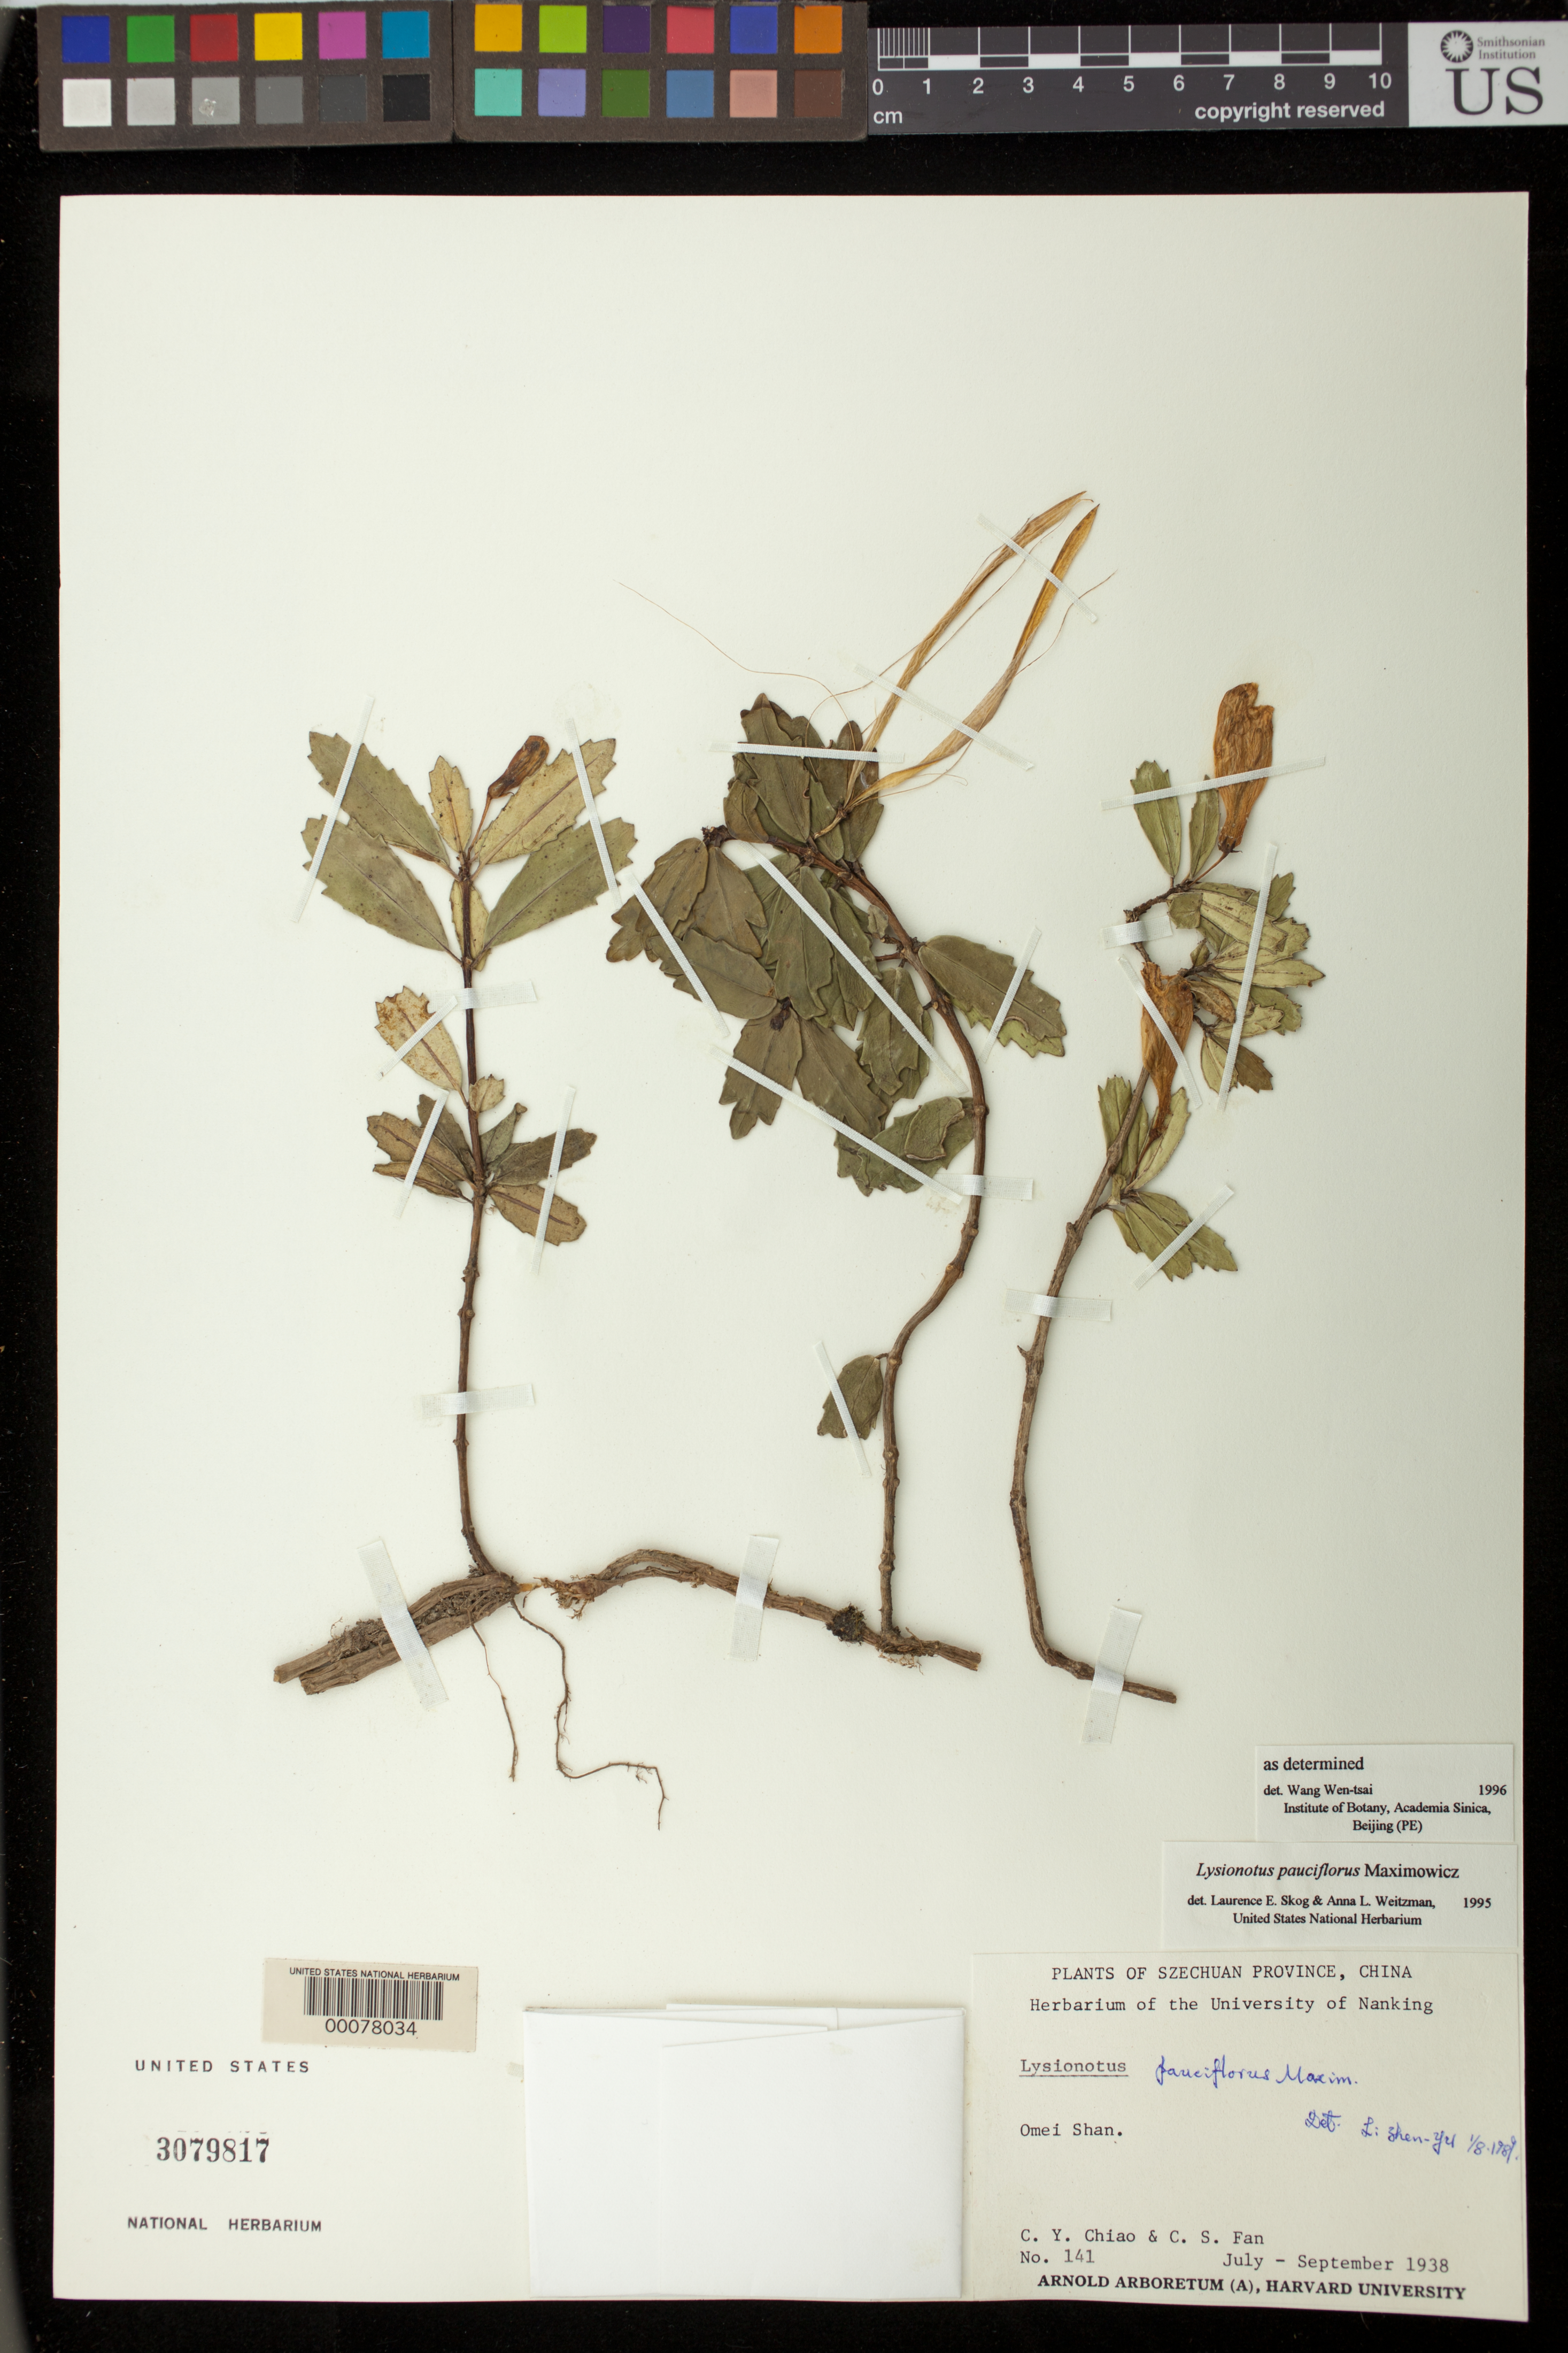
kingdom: Plantae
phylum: Tracheophyta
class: Magnoliopsida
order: Lamiales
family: Gesneriaceae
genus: Lysionotus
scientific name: Lysionotus pauciflorus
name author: Maxim.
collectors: C. Y. Chiao & C. S. Fan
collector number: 141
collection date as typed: Jul-Sep 1938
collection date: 1938-07/1938-09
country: China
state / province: Sichuan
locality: Omei shan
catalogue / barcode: US 3079817